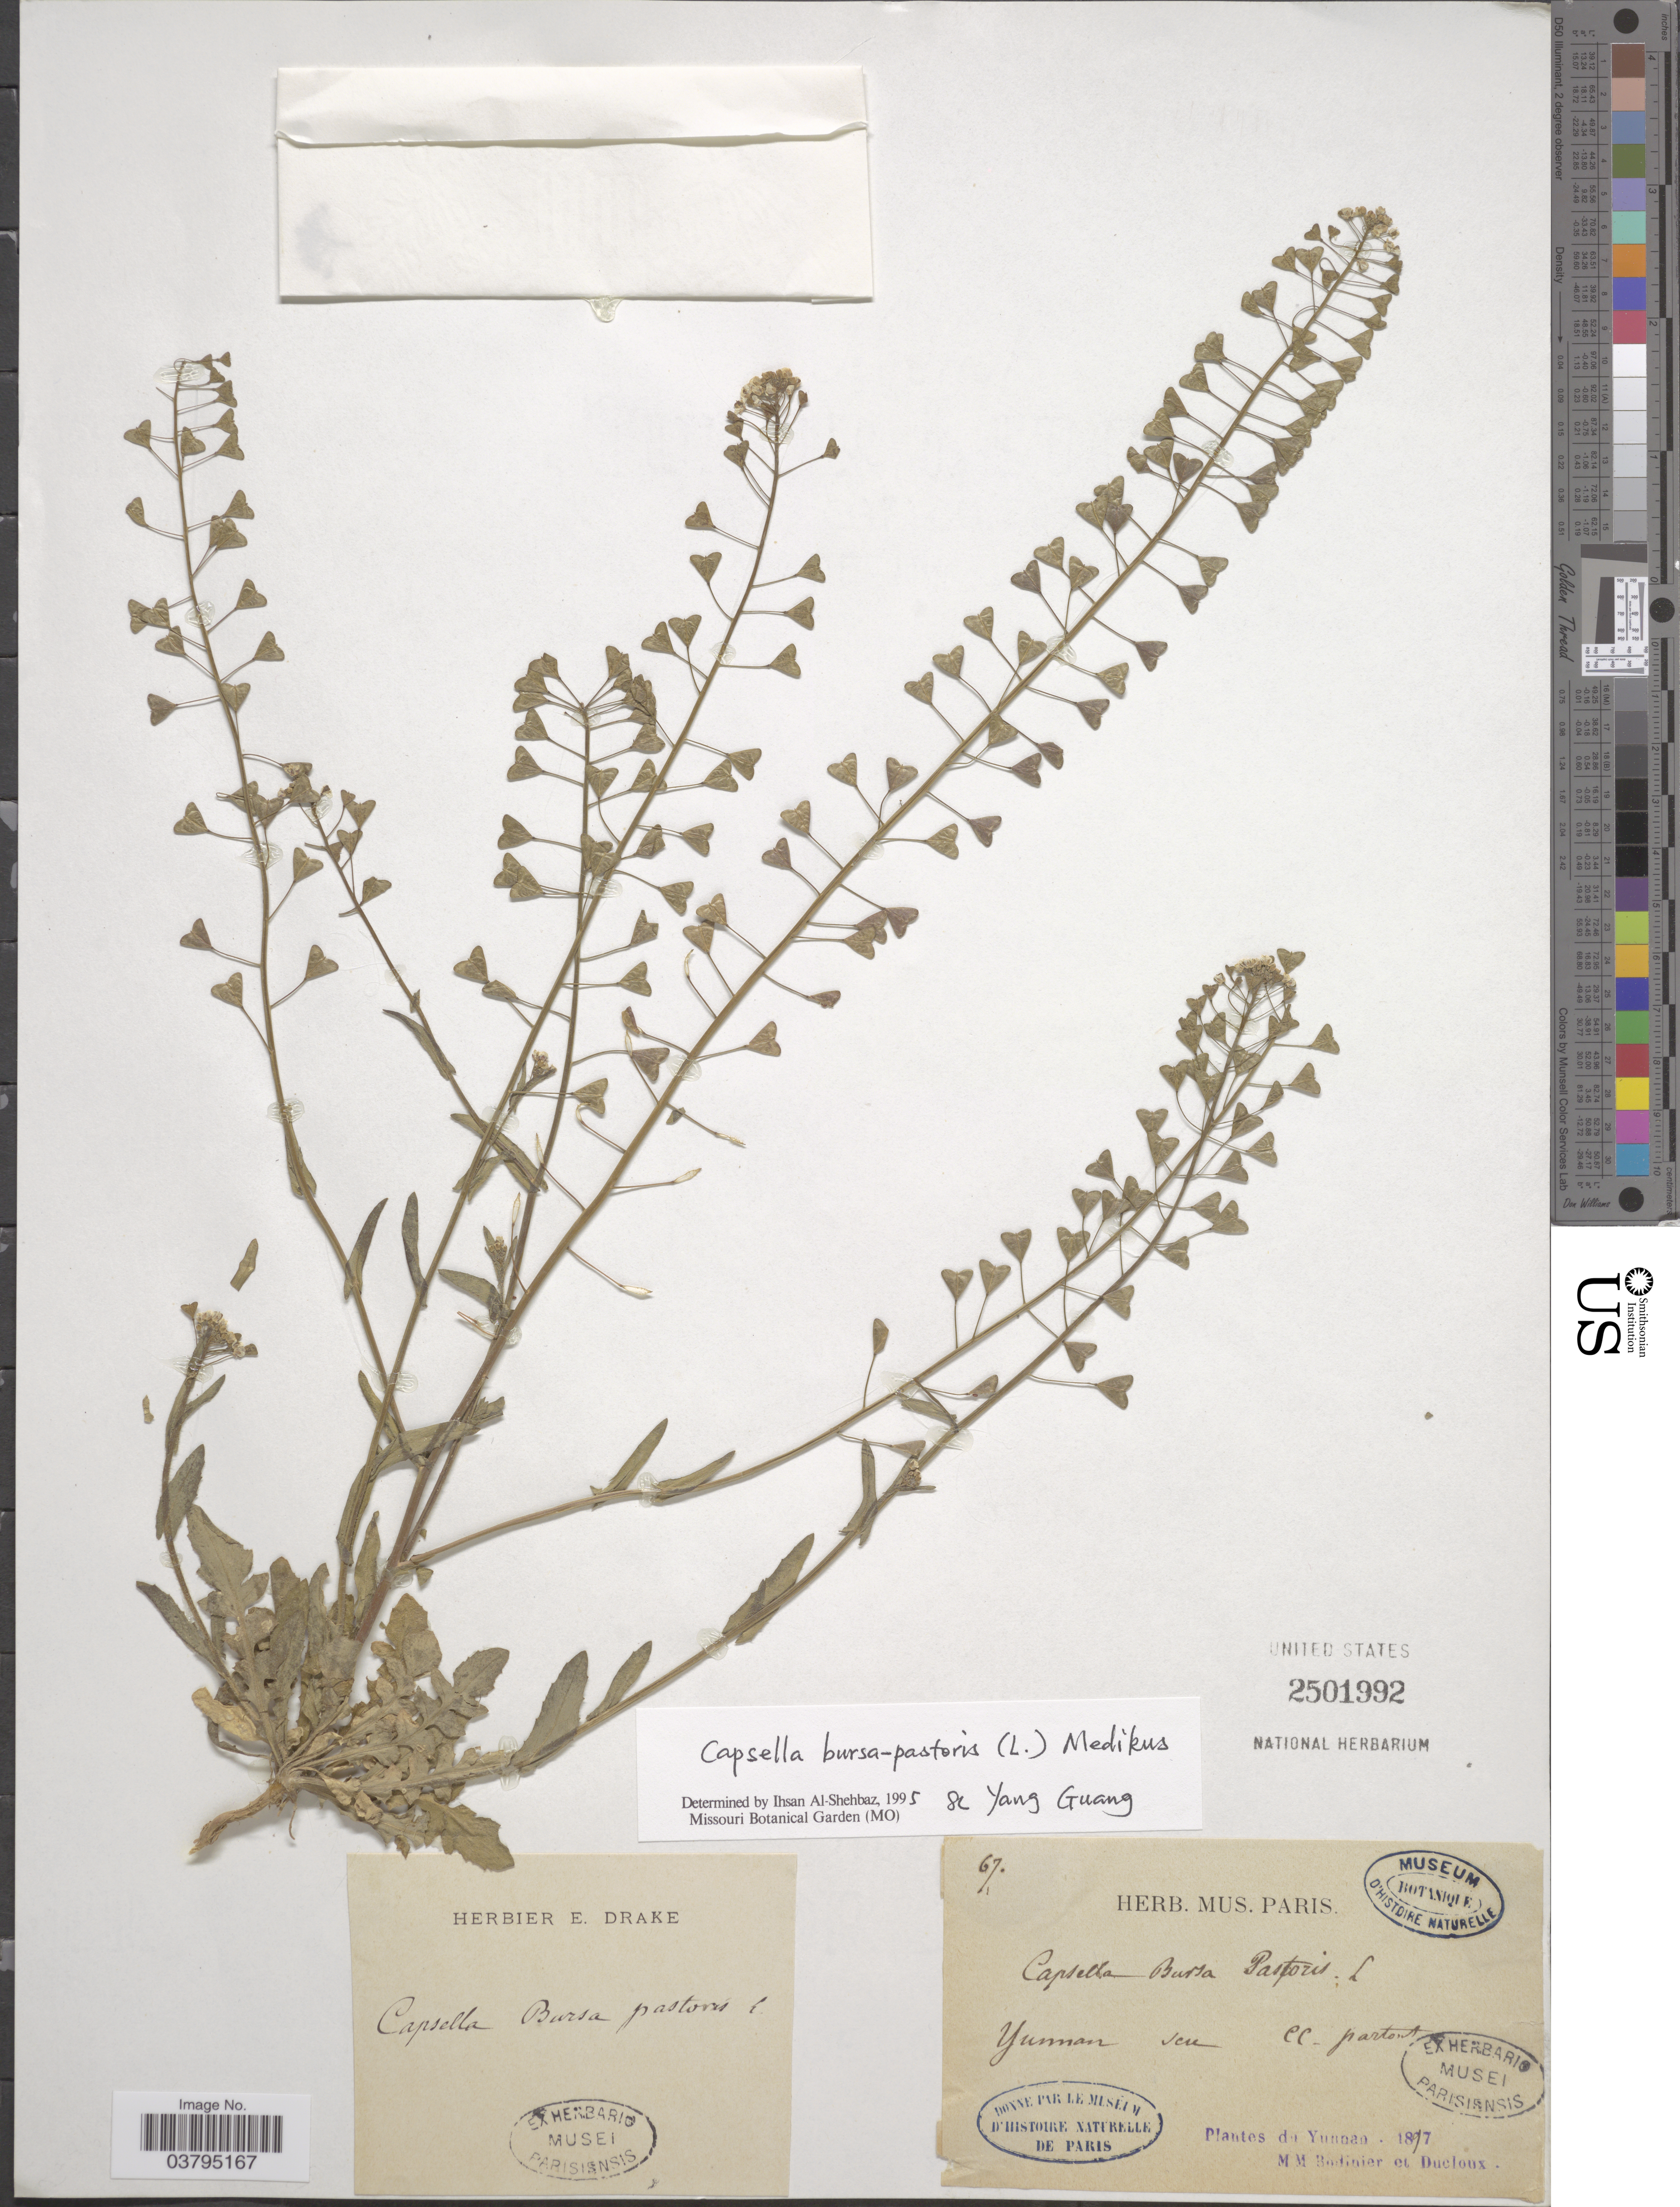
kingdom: Plantae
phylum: Tracheophyta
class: Magnoliopsida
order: Brassicales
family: Brassicaceae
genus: Capsella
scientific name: Capsella bursa-pastoris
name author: (L.) Medik.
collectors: M. Bodinier & -. Ducloux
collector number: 67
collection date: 1877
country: China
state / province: Yunnan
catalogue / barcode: US 2501992